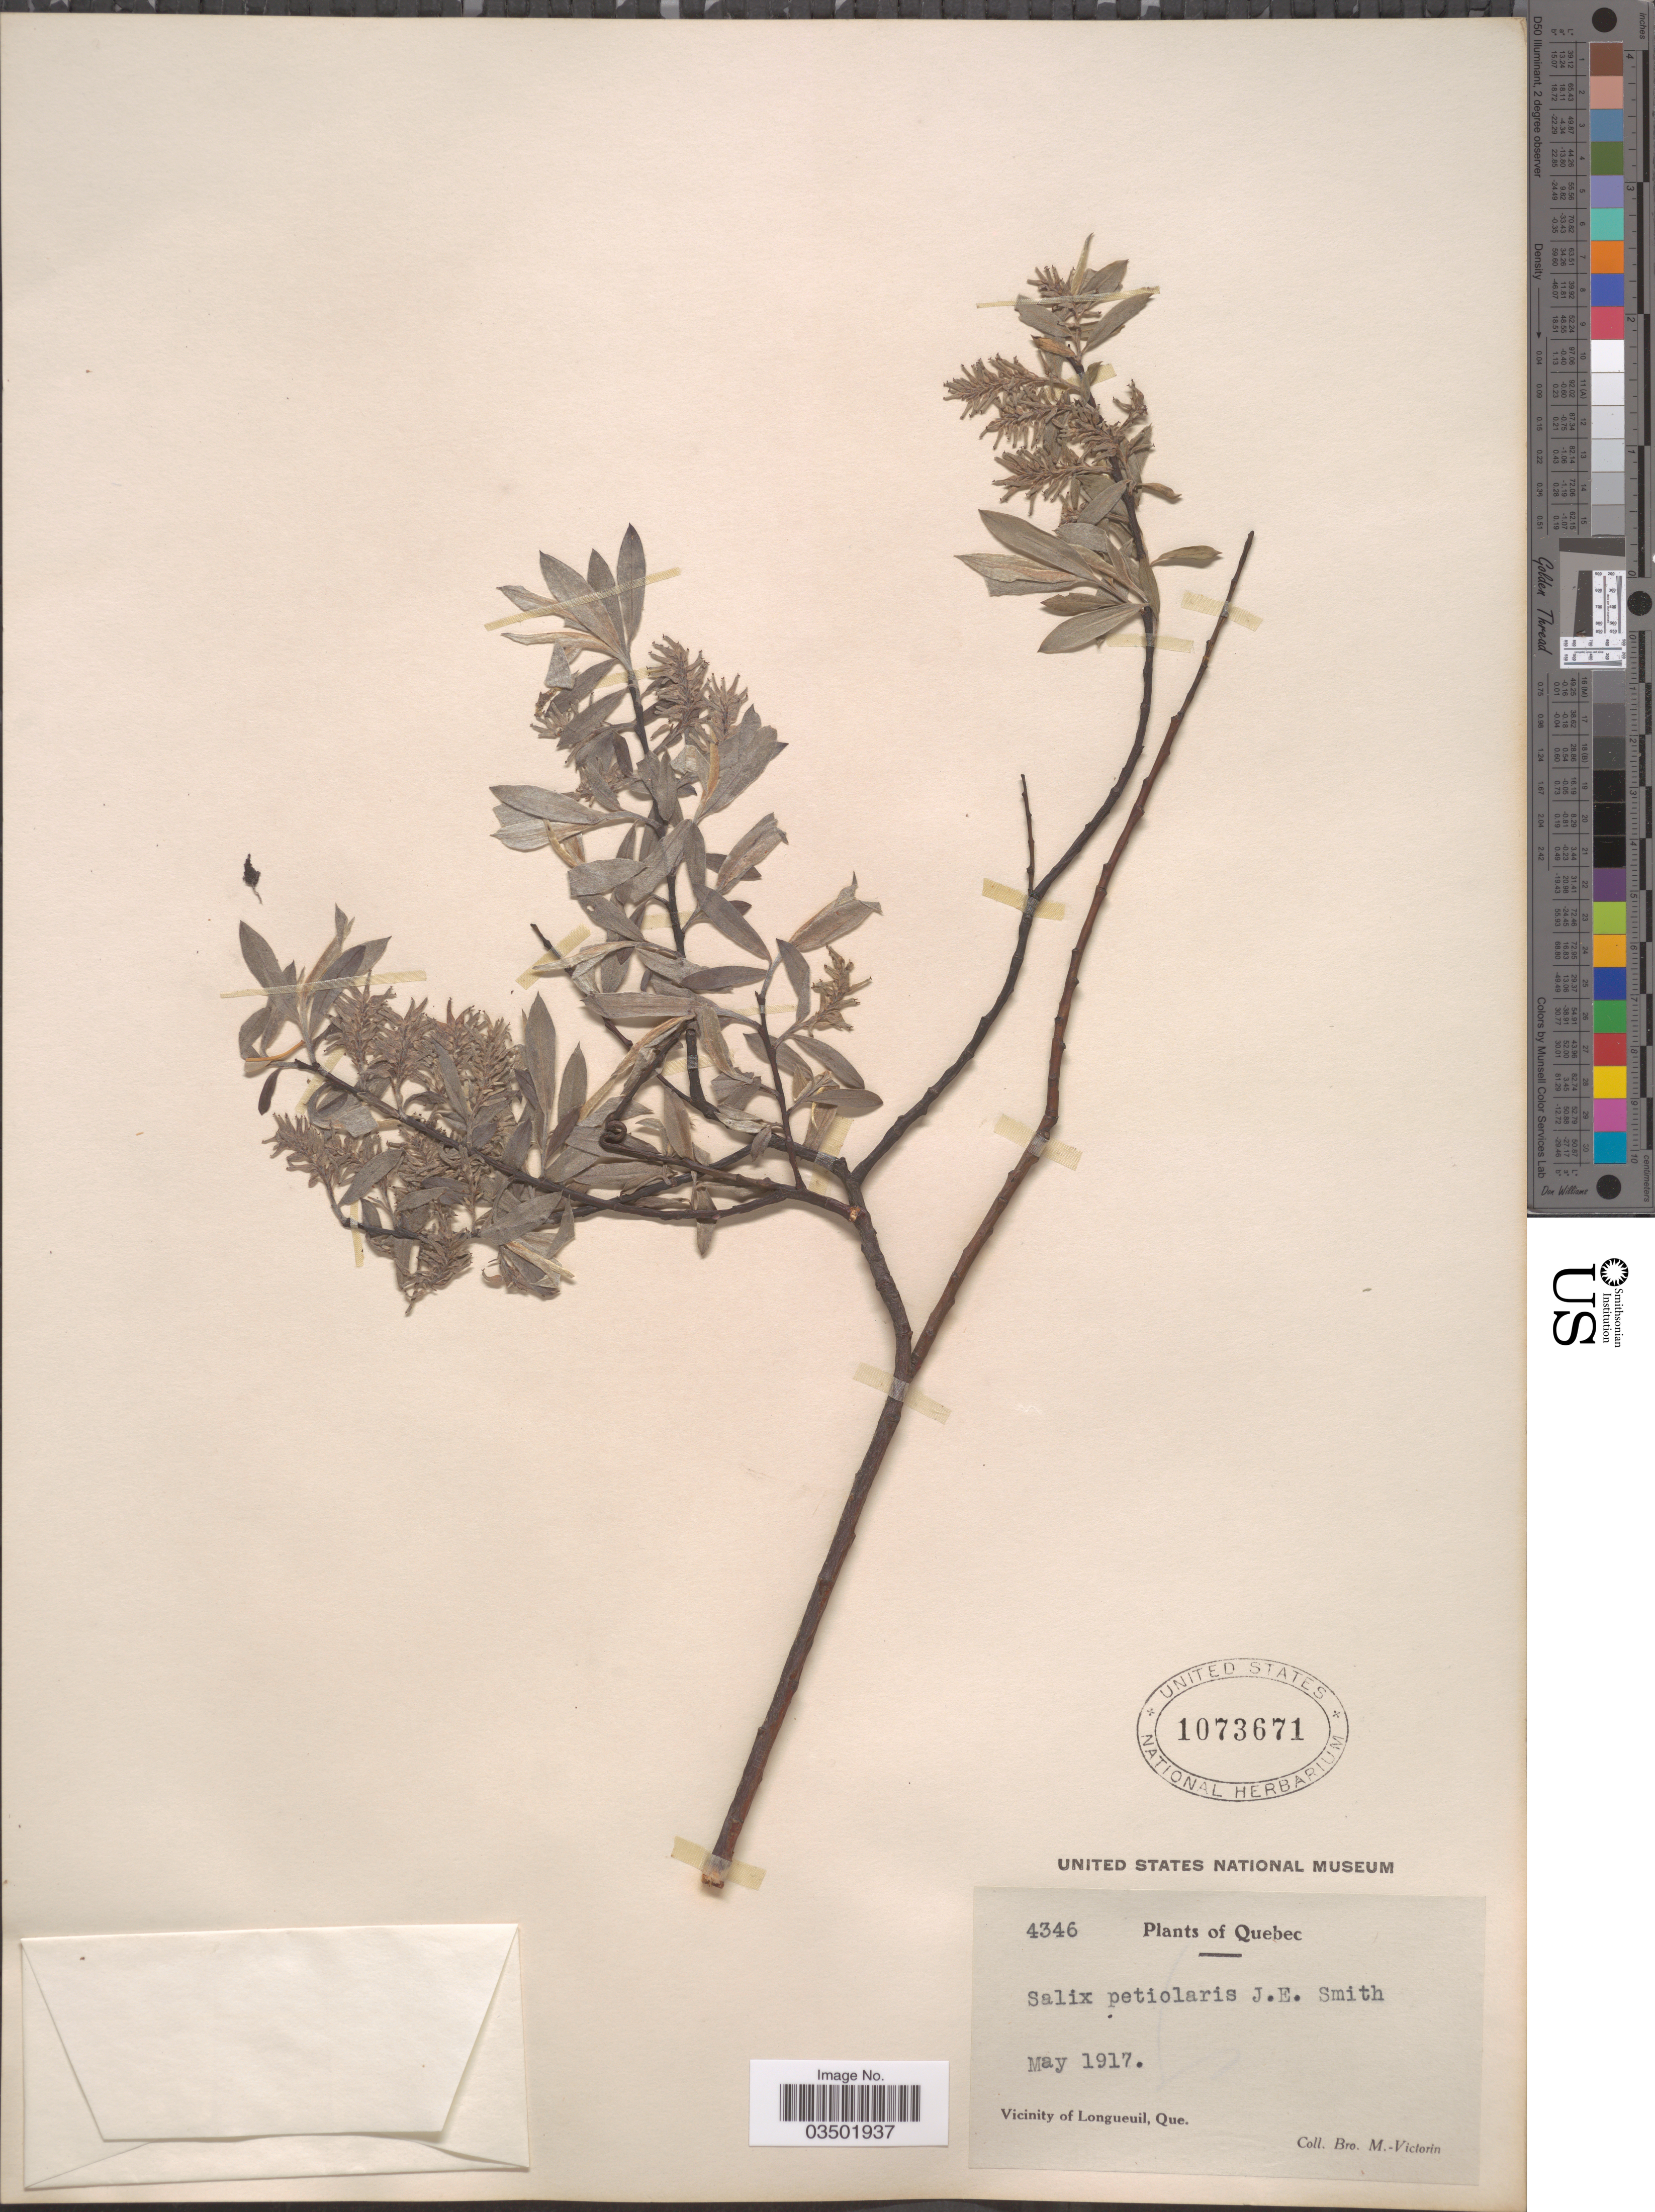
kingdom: Plantae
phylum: Tracheophyta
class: Magnoliopsida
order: Malpighiales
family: Salicaceae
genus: Salix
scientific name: Salix petiolaris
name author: Sm.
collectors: Fr. Marie-Victorin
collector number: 4346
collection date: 1917-05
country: Canada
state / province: Quebec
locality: Vicinity of Longueuil.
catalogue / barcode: US 1073671